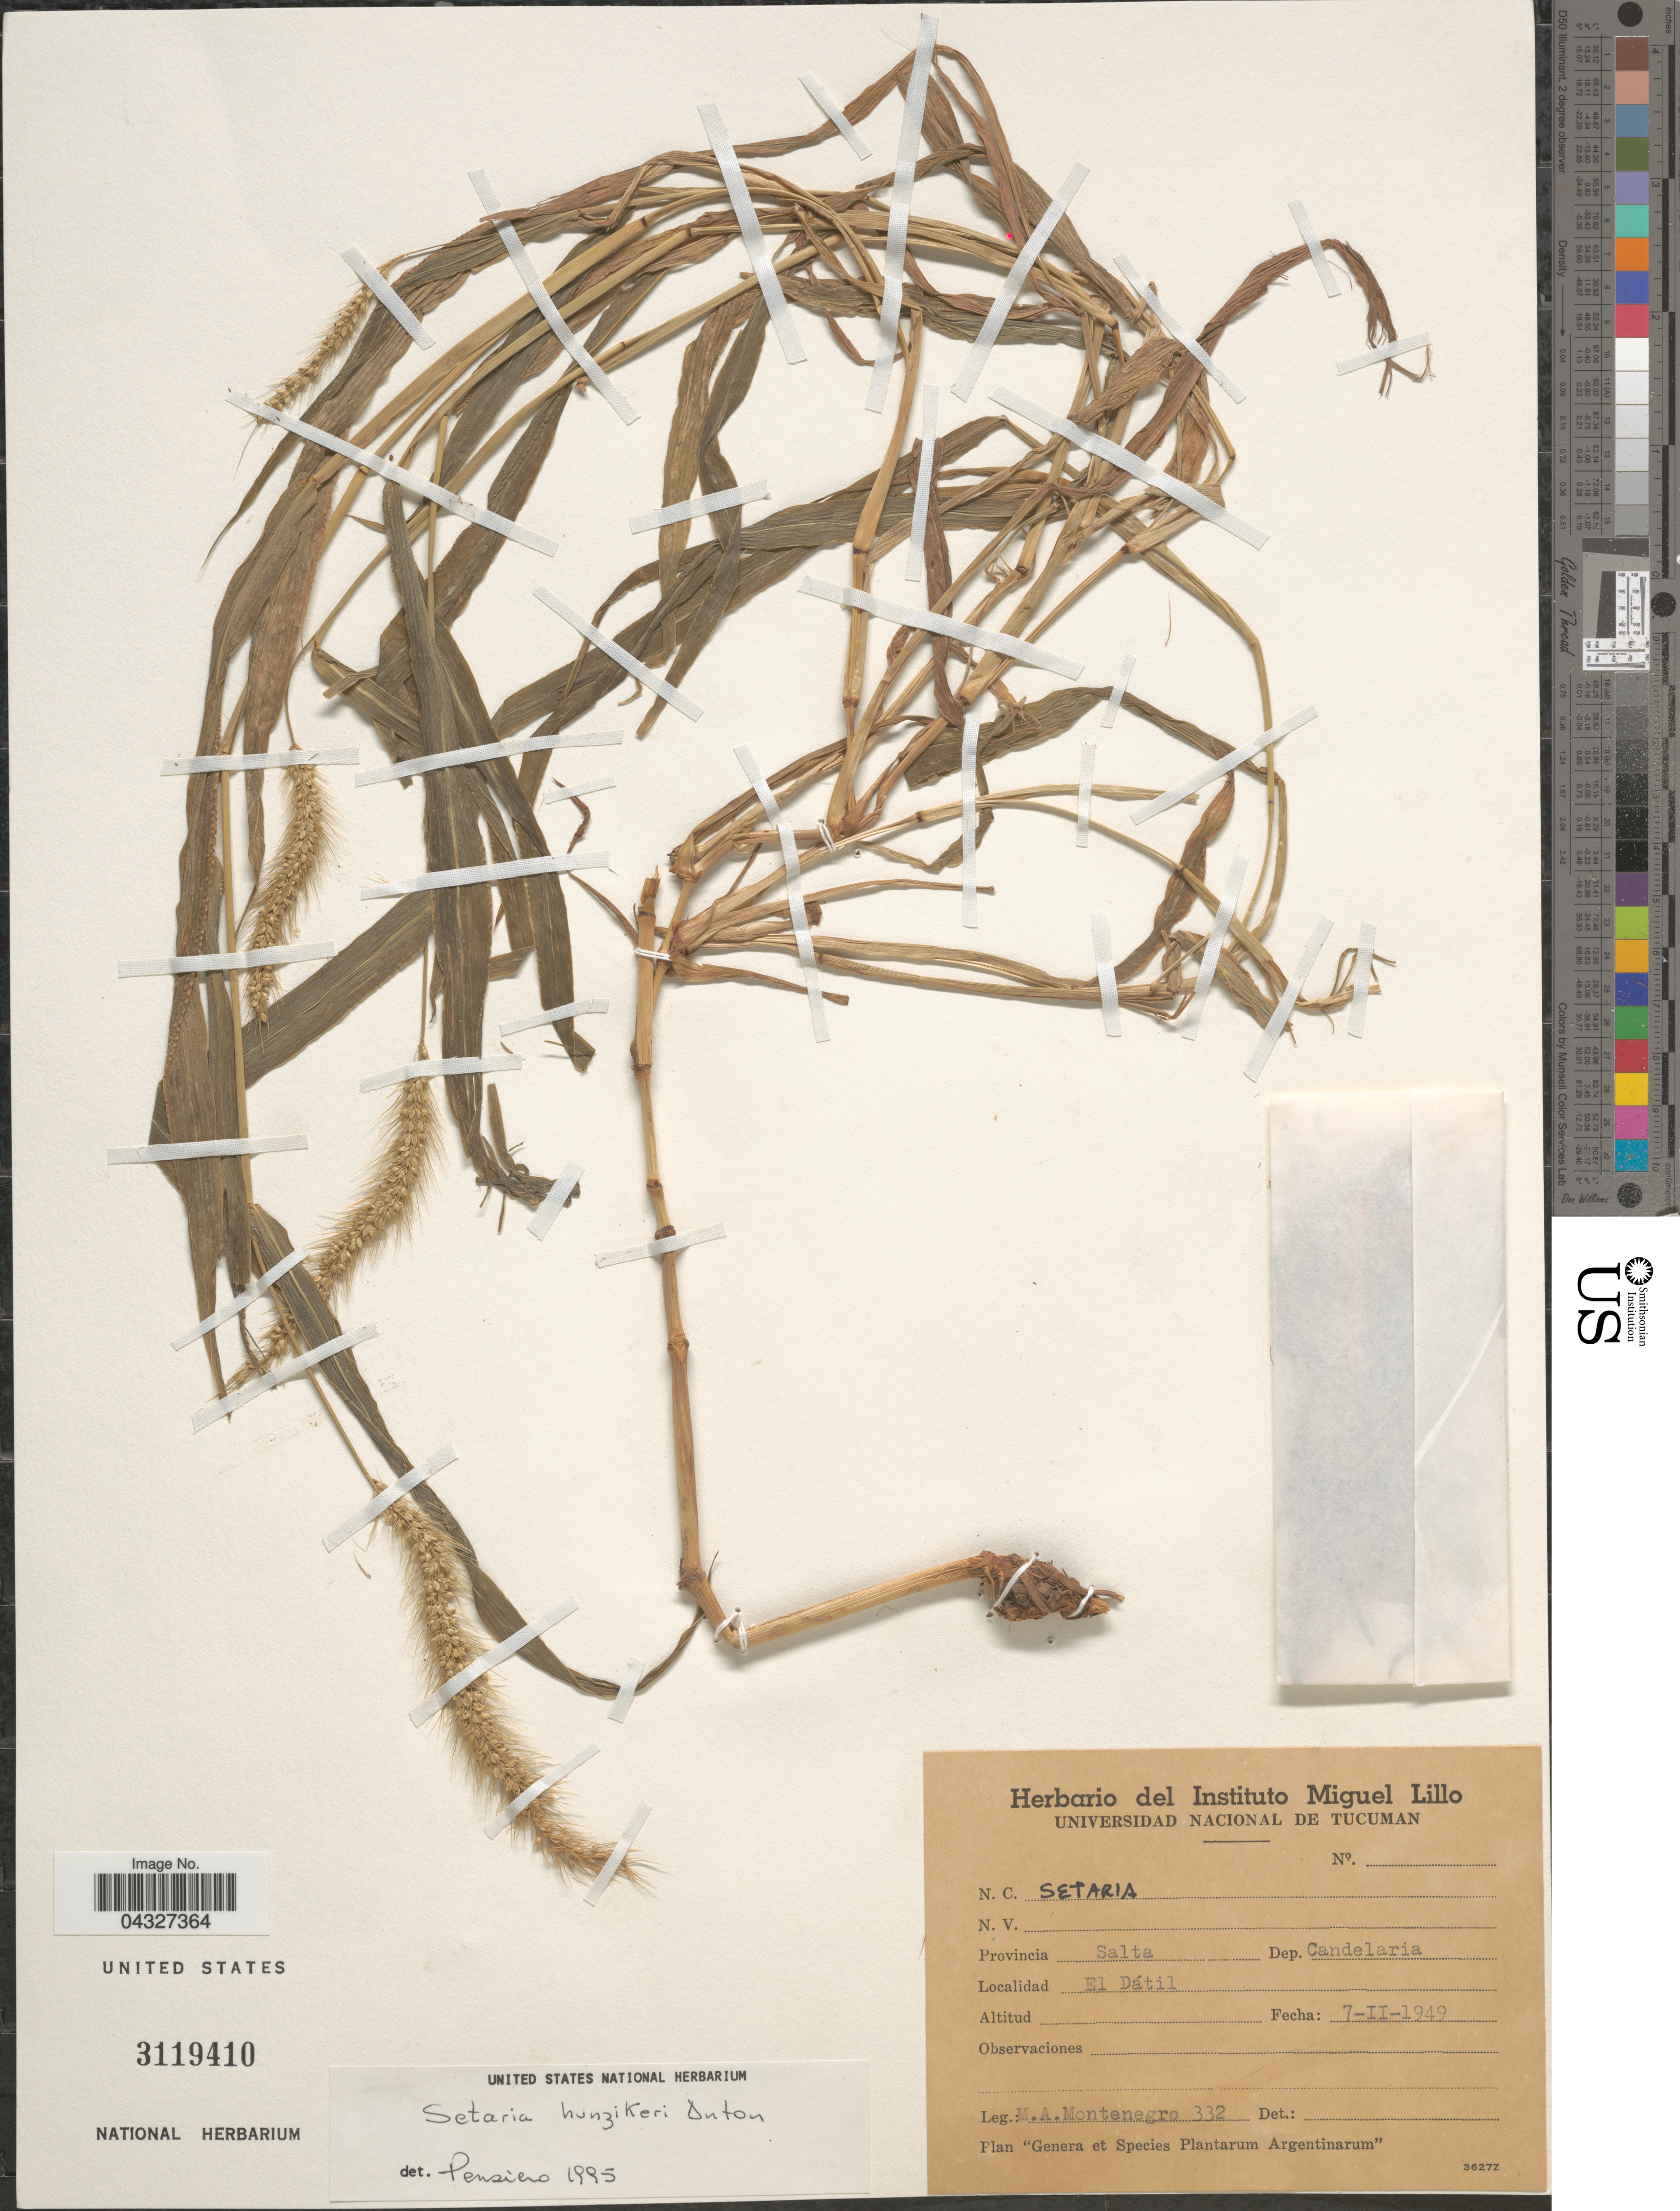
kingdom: Plantae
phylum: Tracheophyta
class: Liliopsida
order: Poales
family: Poaceae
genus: Setaria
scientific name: Setaria hunzikeri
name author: Anton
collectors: M. A. Montenegro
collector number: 332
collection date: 1949-02-07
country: Argentina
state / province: Salta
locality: Provincia Salta. Dep. Candelaria. El Dátil.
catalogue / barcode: US 3119410